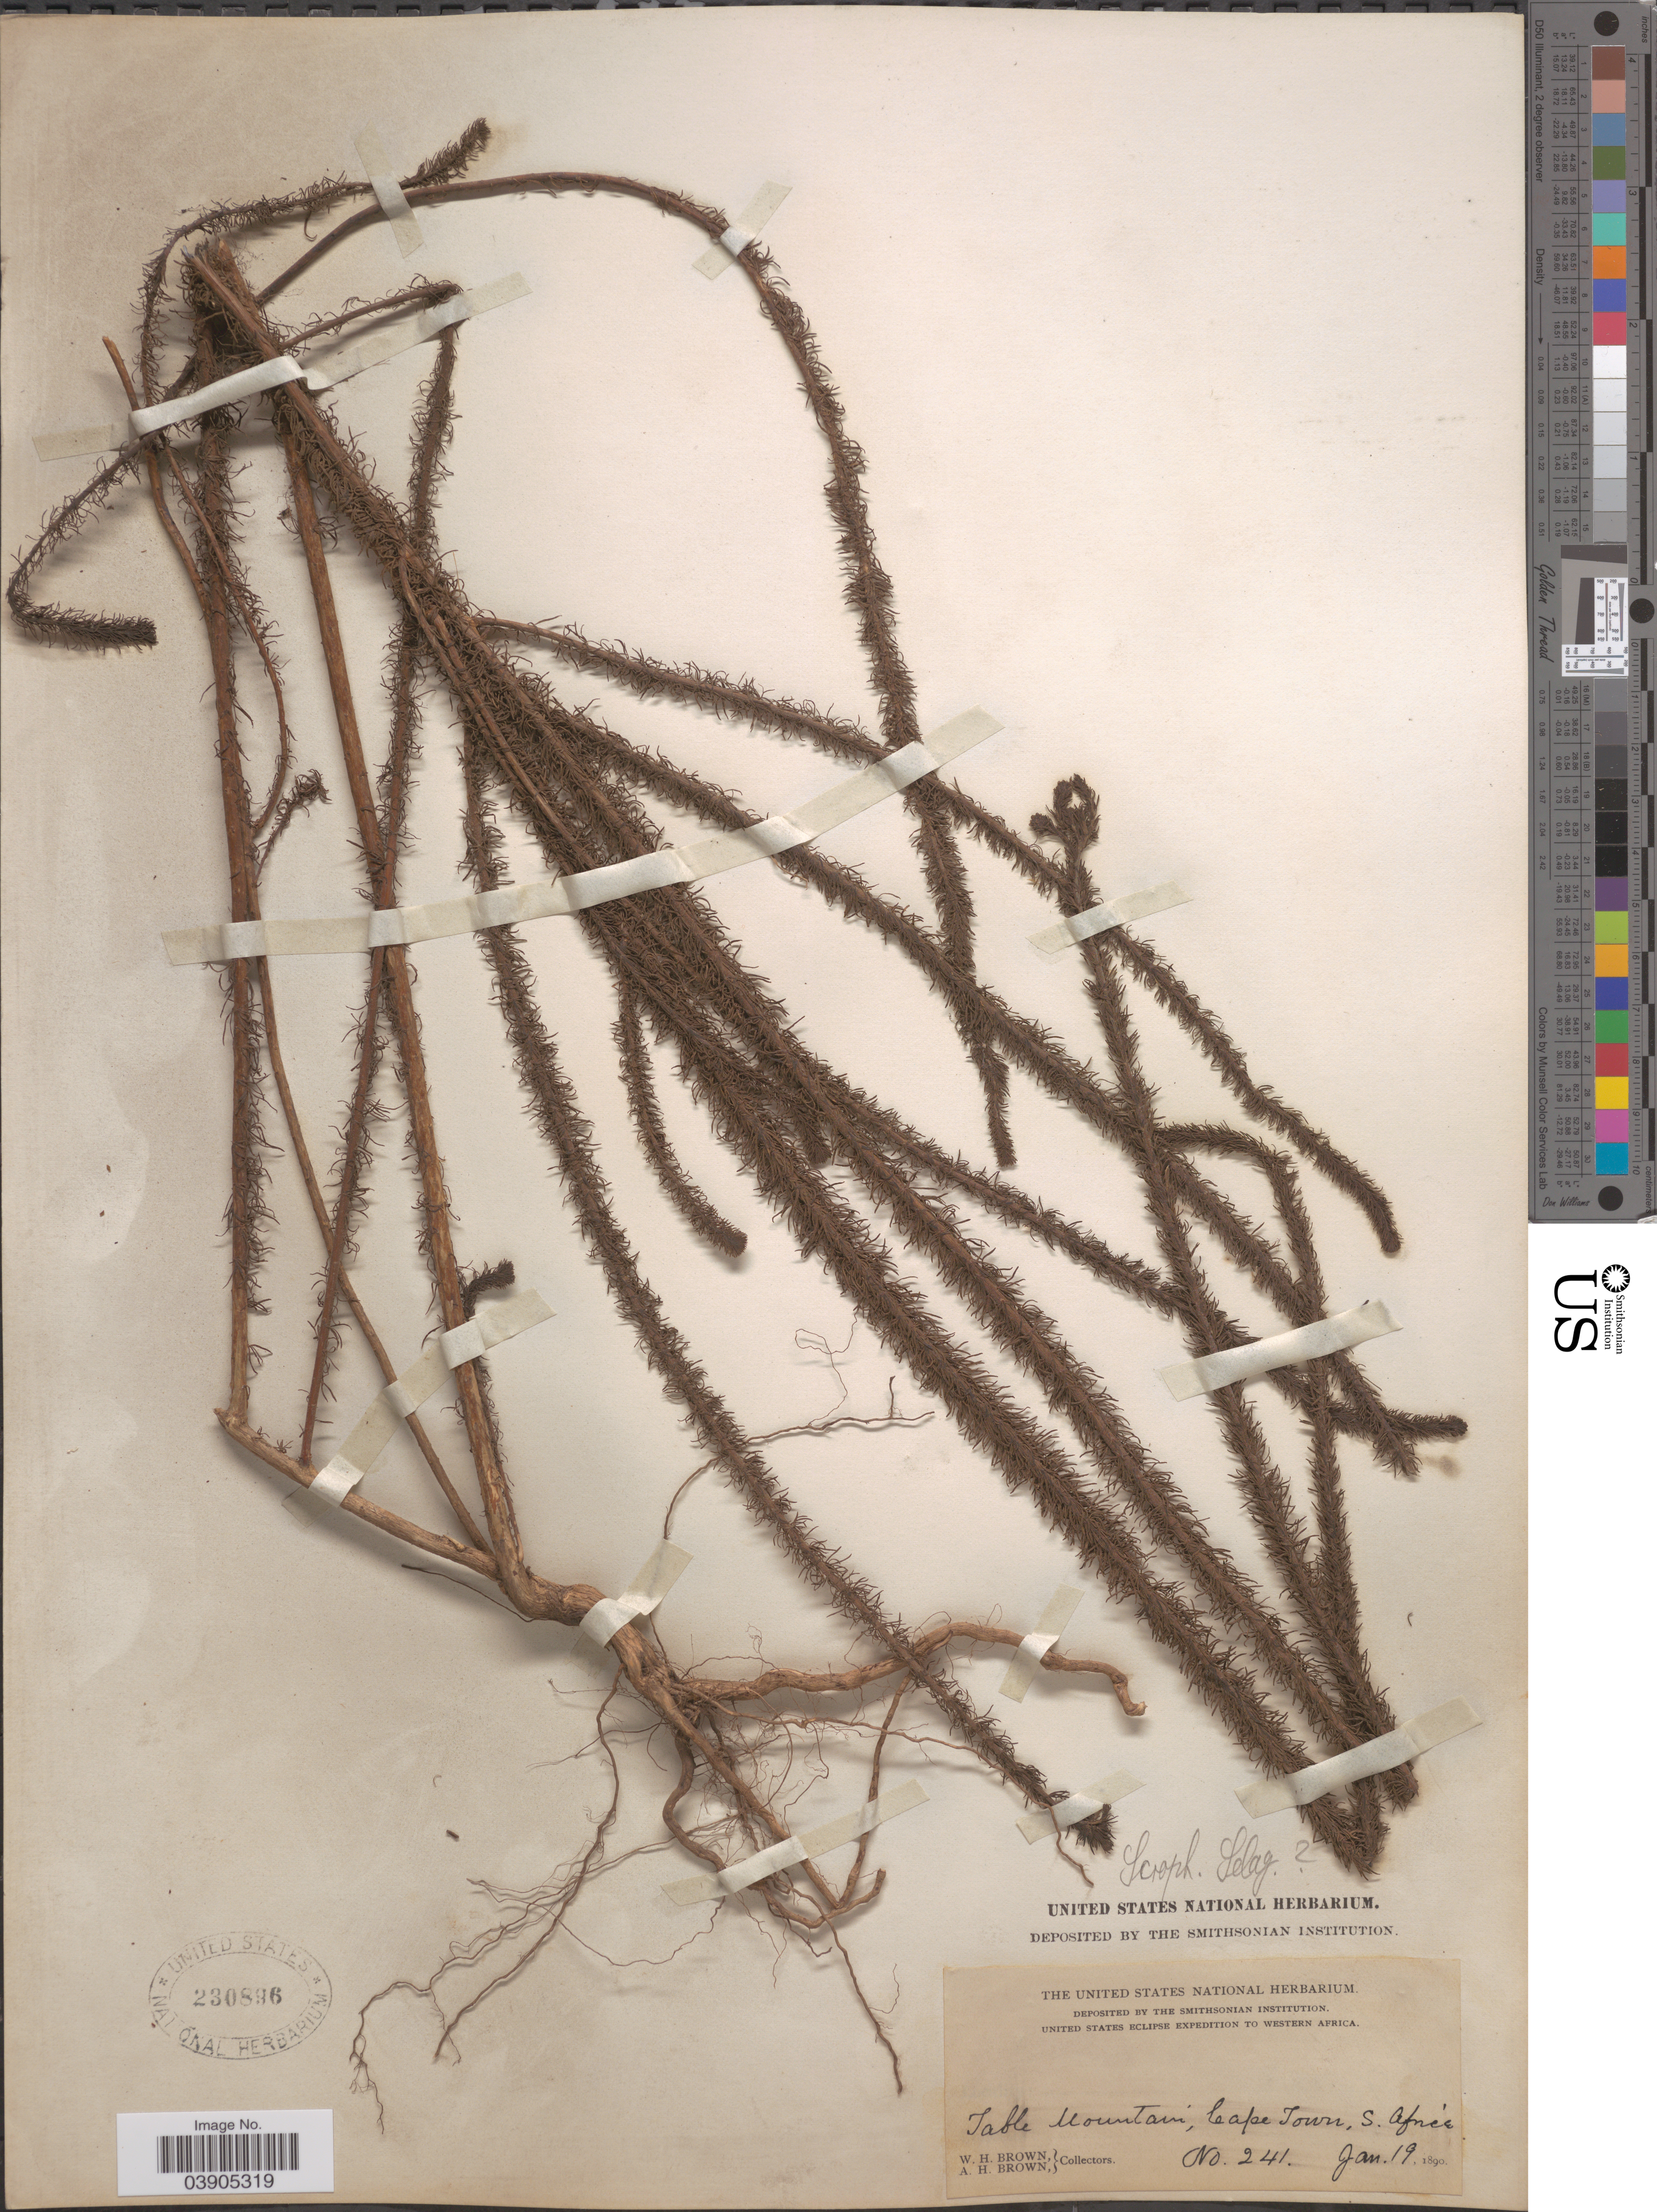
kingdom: Plantae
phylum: Tracheophyta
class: Magnoliopsida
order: Lamiales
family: Scrophulariaceae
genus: Selago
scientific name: Selago sp.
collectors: W. H. Brown & A. H. Brown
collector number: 241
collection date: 1890-01-19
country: South Africa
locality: Western Africa. Table Mountain, Cape Town.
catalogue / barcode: US 230896